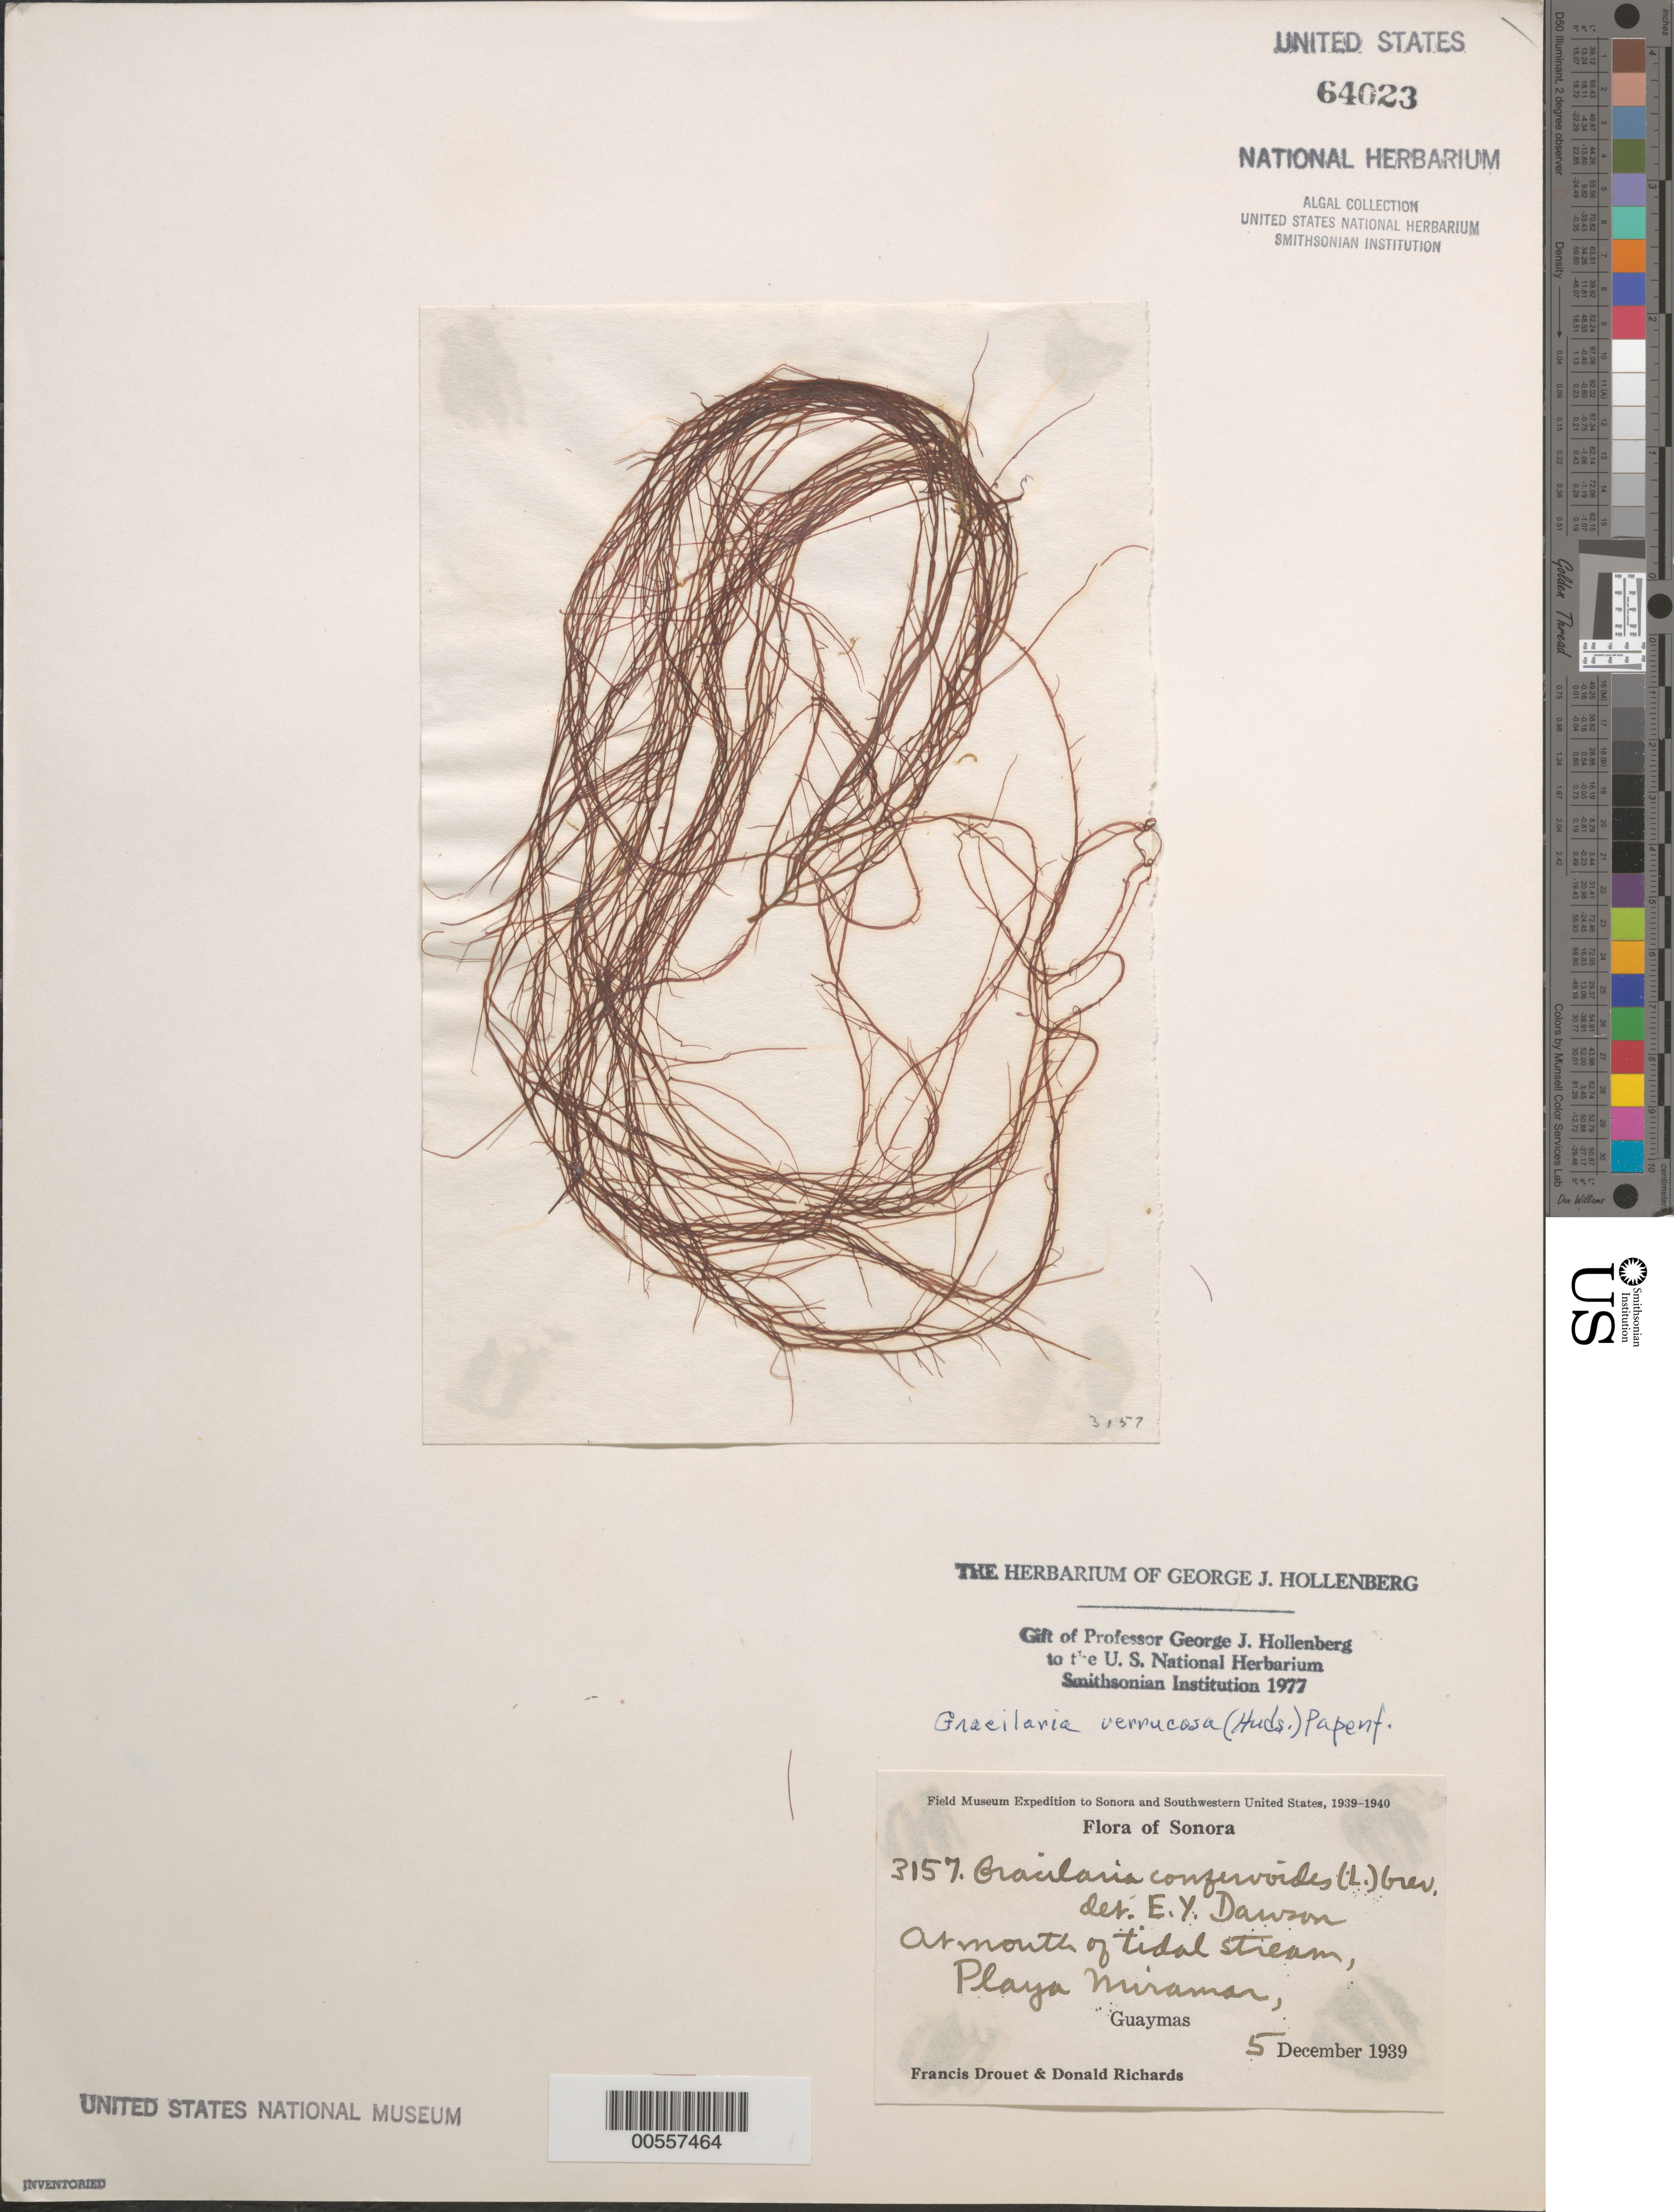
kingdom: Plantae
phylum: Rhodophyta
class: Florideophyceae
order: Gracilariales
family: Gracilariaceae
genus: Gracilariopsis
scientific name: Gracilariopsis longissima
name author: (S.G. Gmel.) Steentoft et al.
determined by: Algae name updating Project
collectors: F. E. Drouet & D. Richards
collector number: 3157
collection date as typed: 05 Dec 1939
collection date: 1939-12-05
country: Mexico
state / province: Sonora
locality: Playa Miramar, Guaymas, tidal stream mouth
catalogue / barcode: US 64023